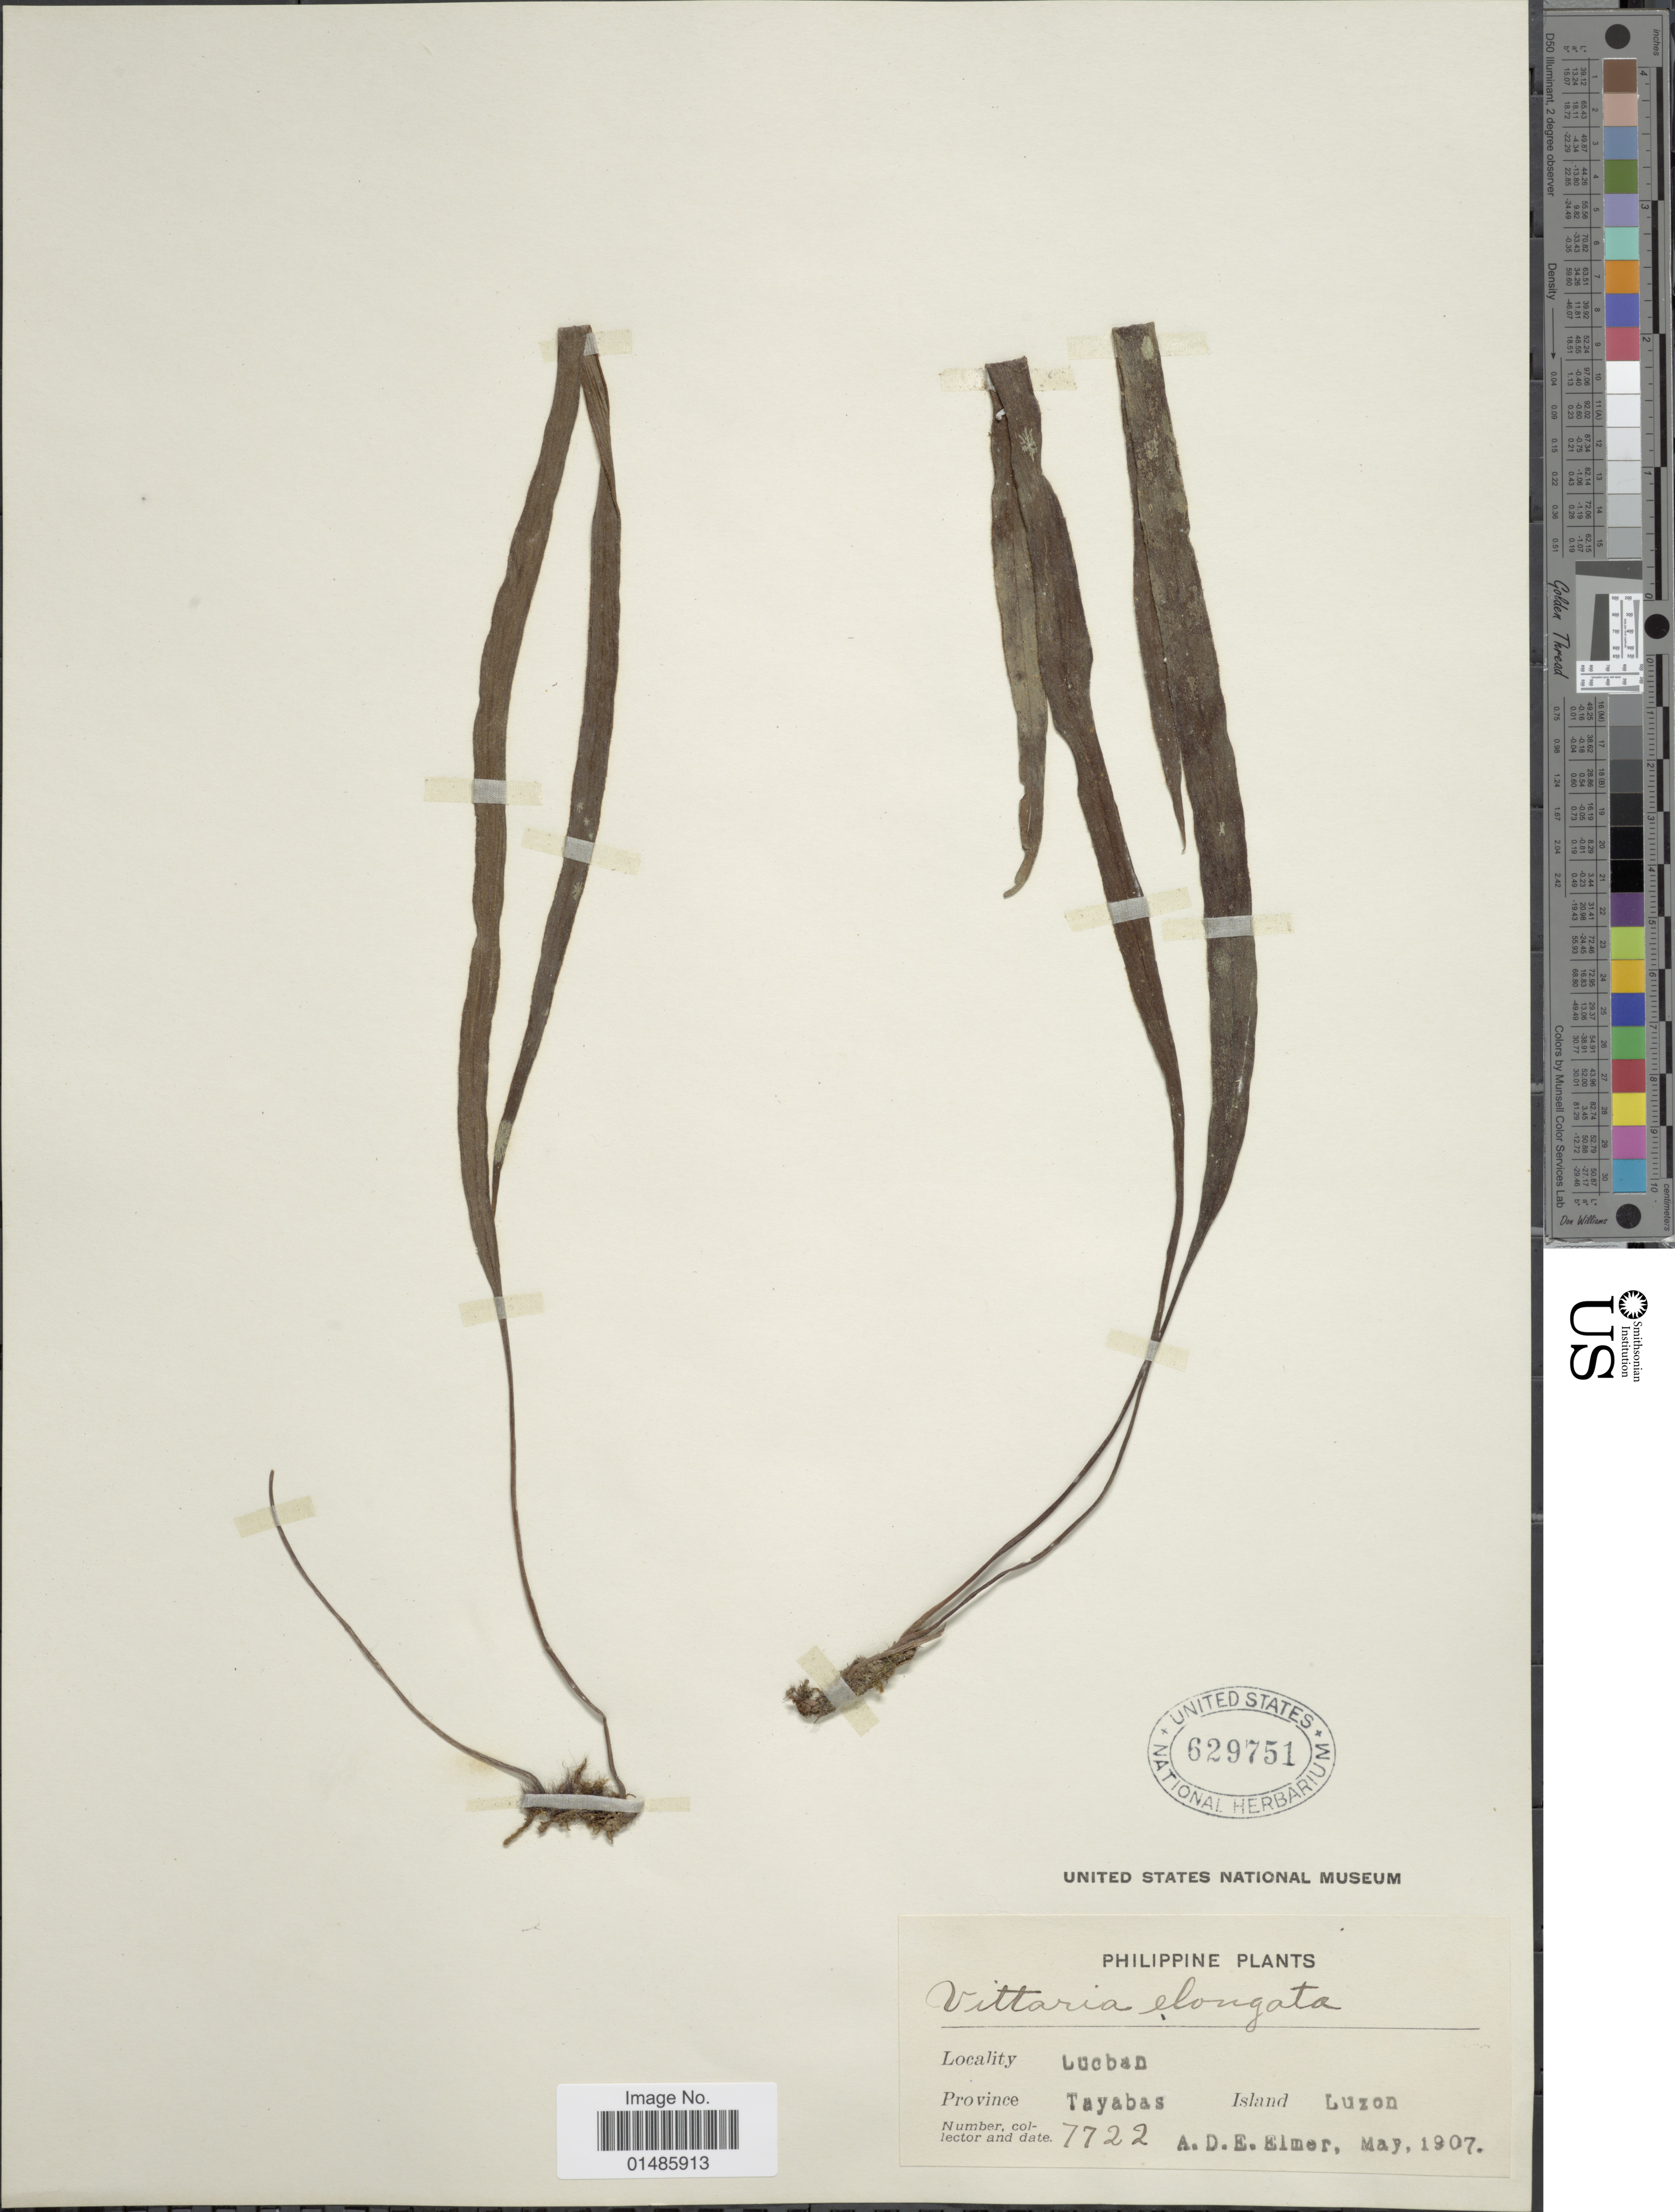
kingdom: Plantae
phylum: Tracheophyta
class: Polypodiopsida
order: Polypodiales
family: Pteridaceae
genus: Haplopteris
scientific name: Haplopteris elongata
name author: (Sw.) Crane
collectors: A. D. E. Elmer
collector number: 7722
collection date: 1907-05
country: Philippines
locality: Lucban. Province Tayabas. Island Luzon.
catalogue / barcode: US 629751